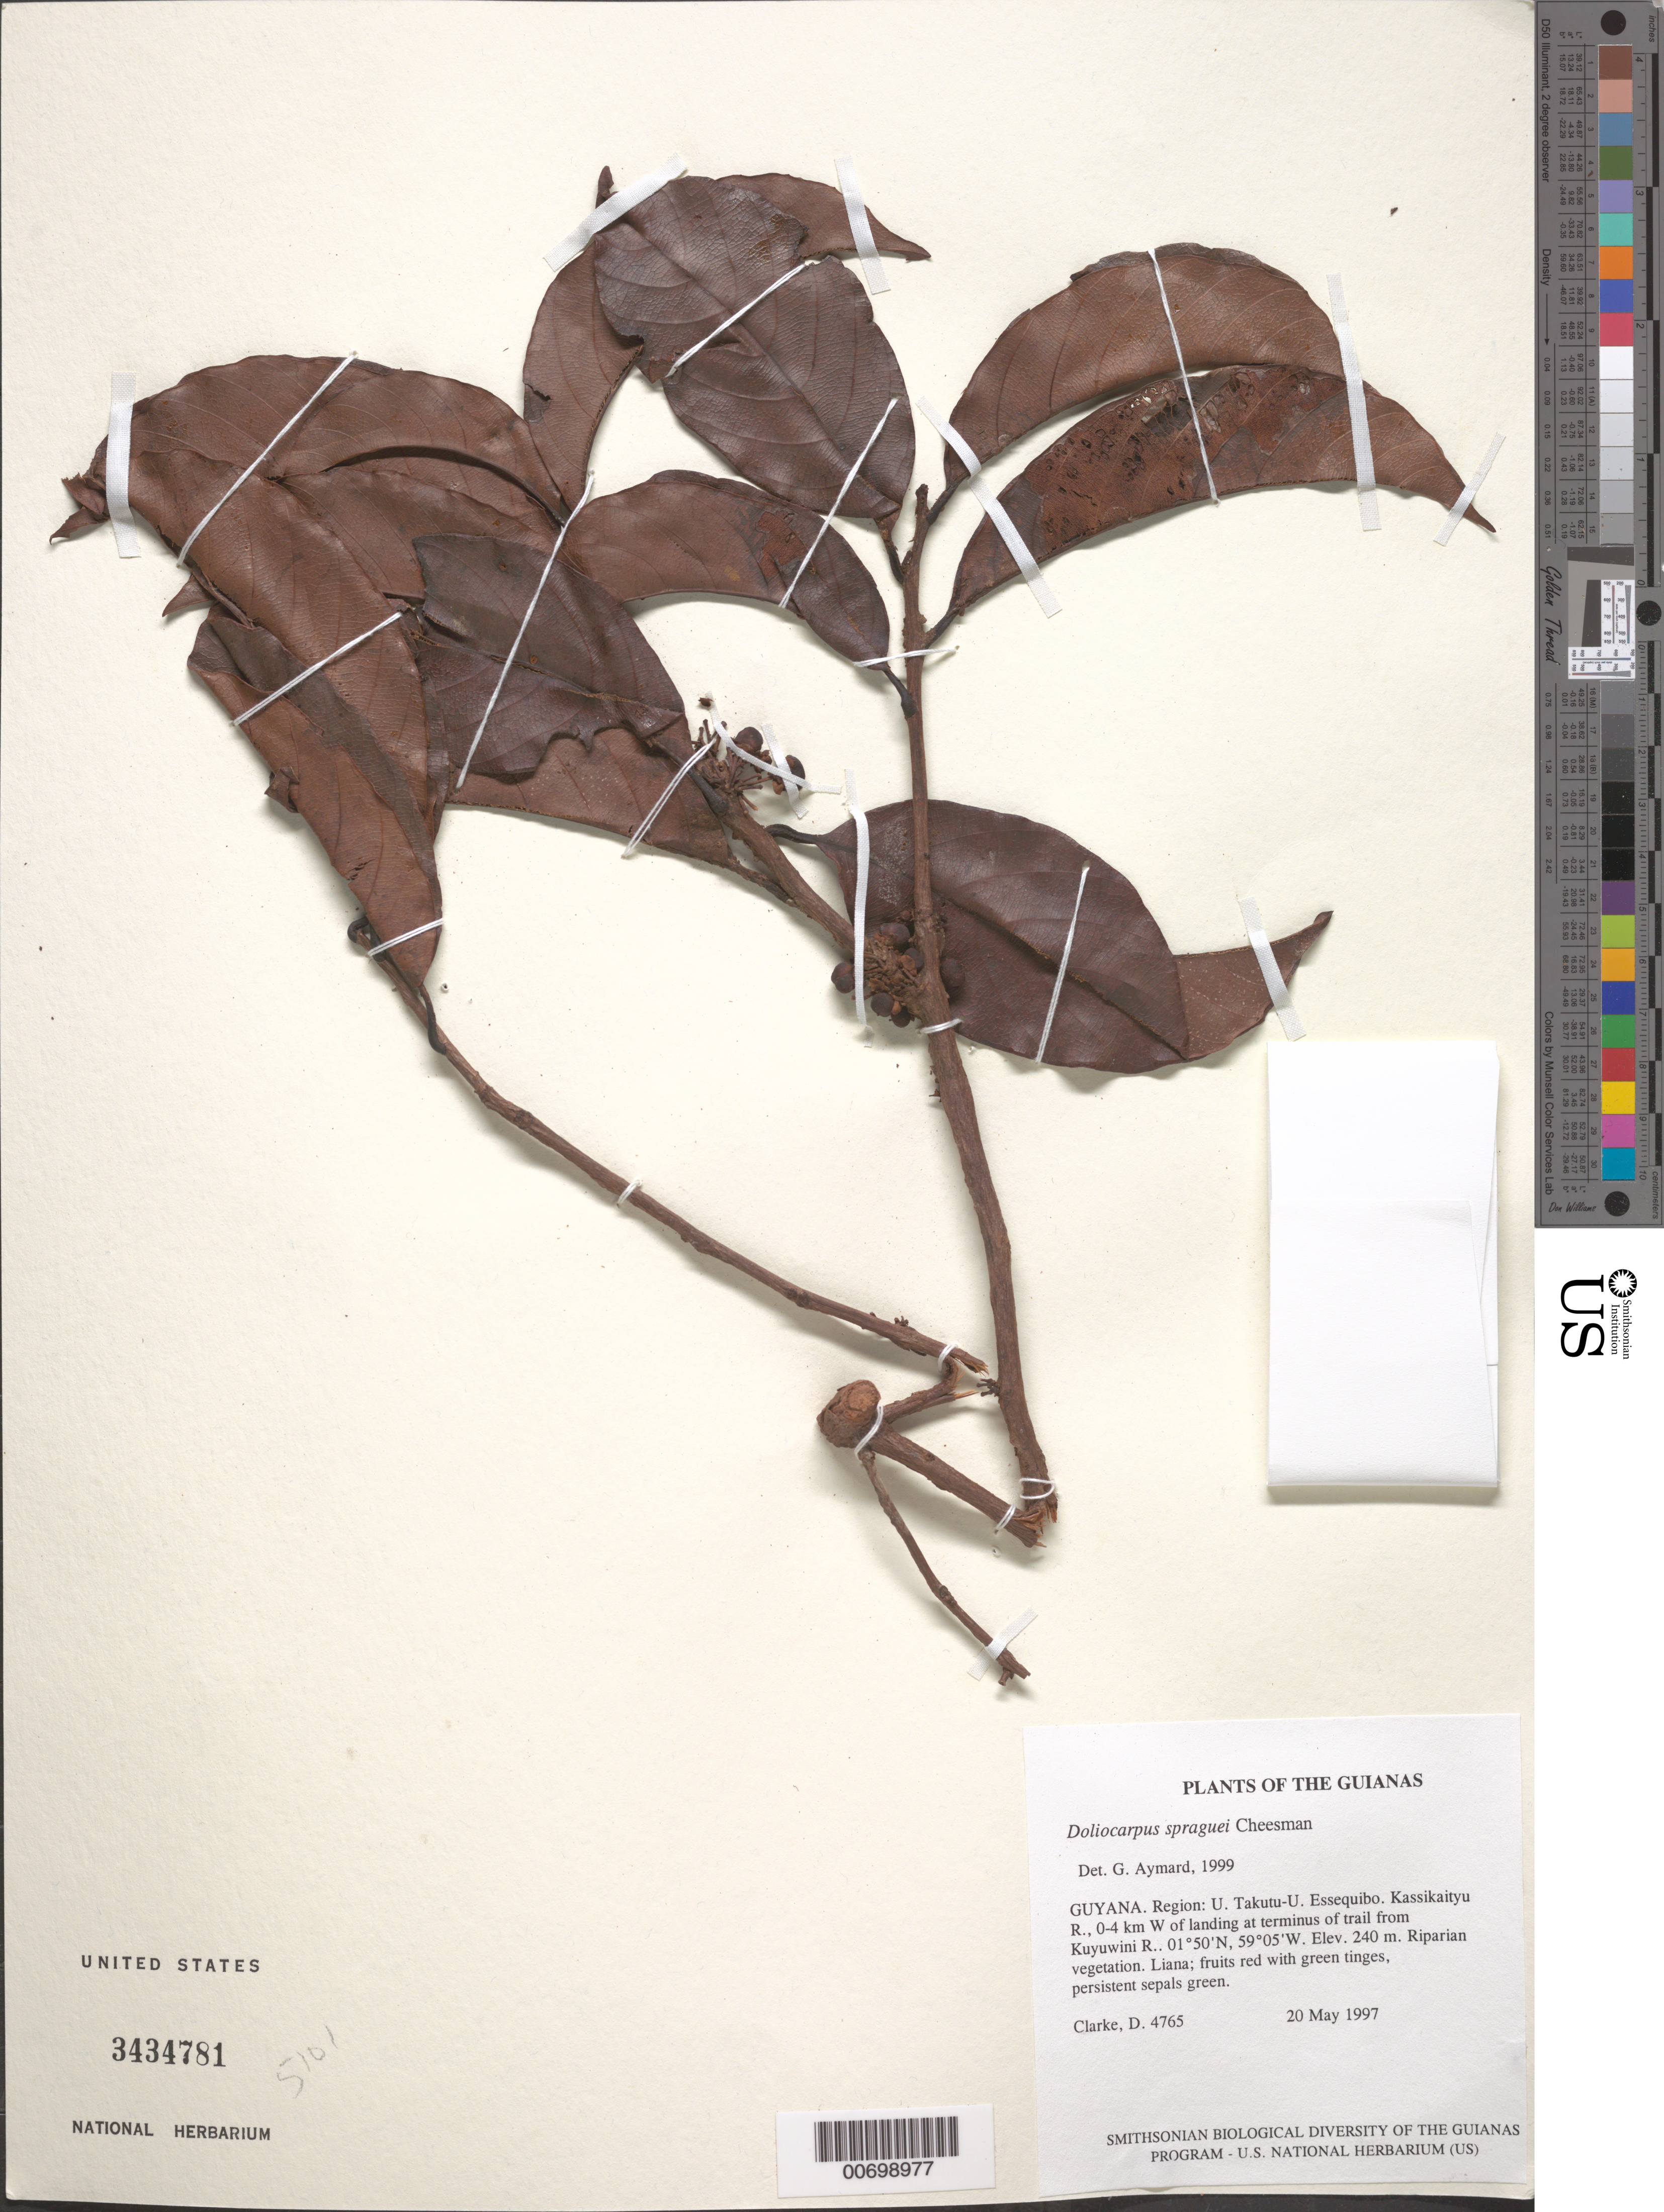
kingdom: Plantae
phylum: Tracheophyta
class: Magnoliopsida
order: Dilleniales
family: Dilleniaceae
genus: Doliocarpus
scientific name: Doliocarpus spraguei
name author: Cheesman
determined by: Aymard C., G. A., (PORT), Univ. Nac. Exp. de los Llanos Ezequiel Zamora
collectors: H. D. Clarke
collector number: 4765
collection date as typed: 20 May 1997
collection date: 1997-05-20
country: Guyana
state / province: U. Takutu-U. Essequibo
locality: Kassikaityu R., 0-4 km W of landing at terminus of trail from Kuyuwini R.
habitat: Riparian vegetation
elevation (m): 240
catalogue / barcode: US 3434781